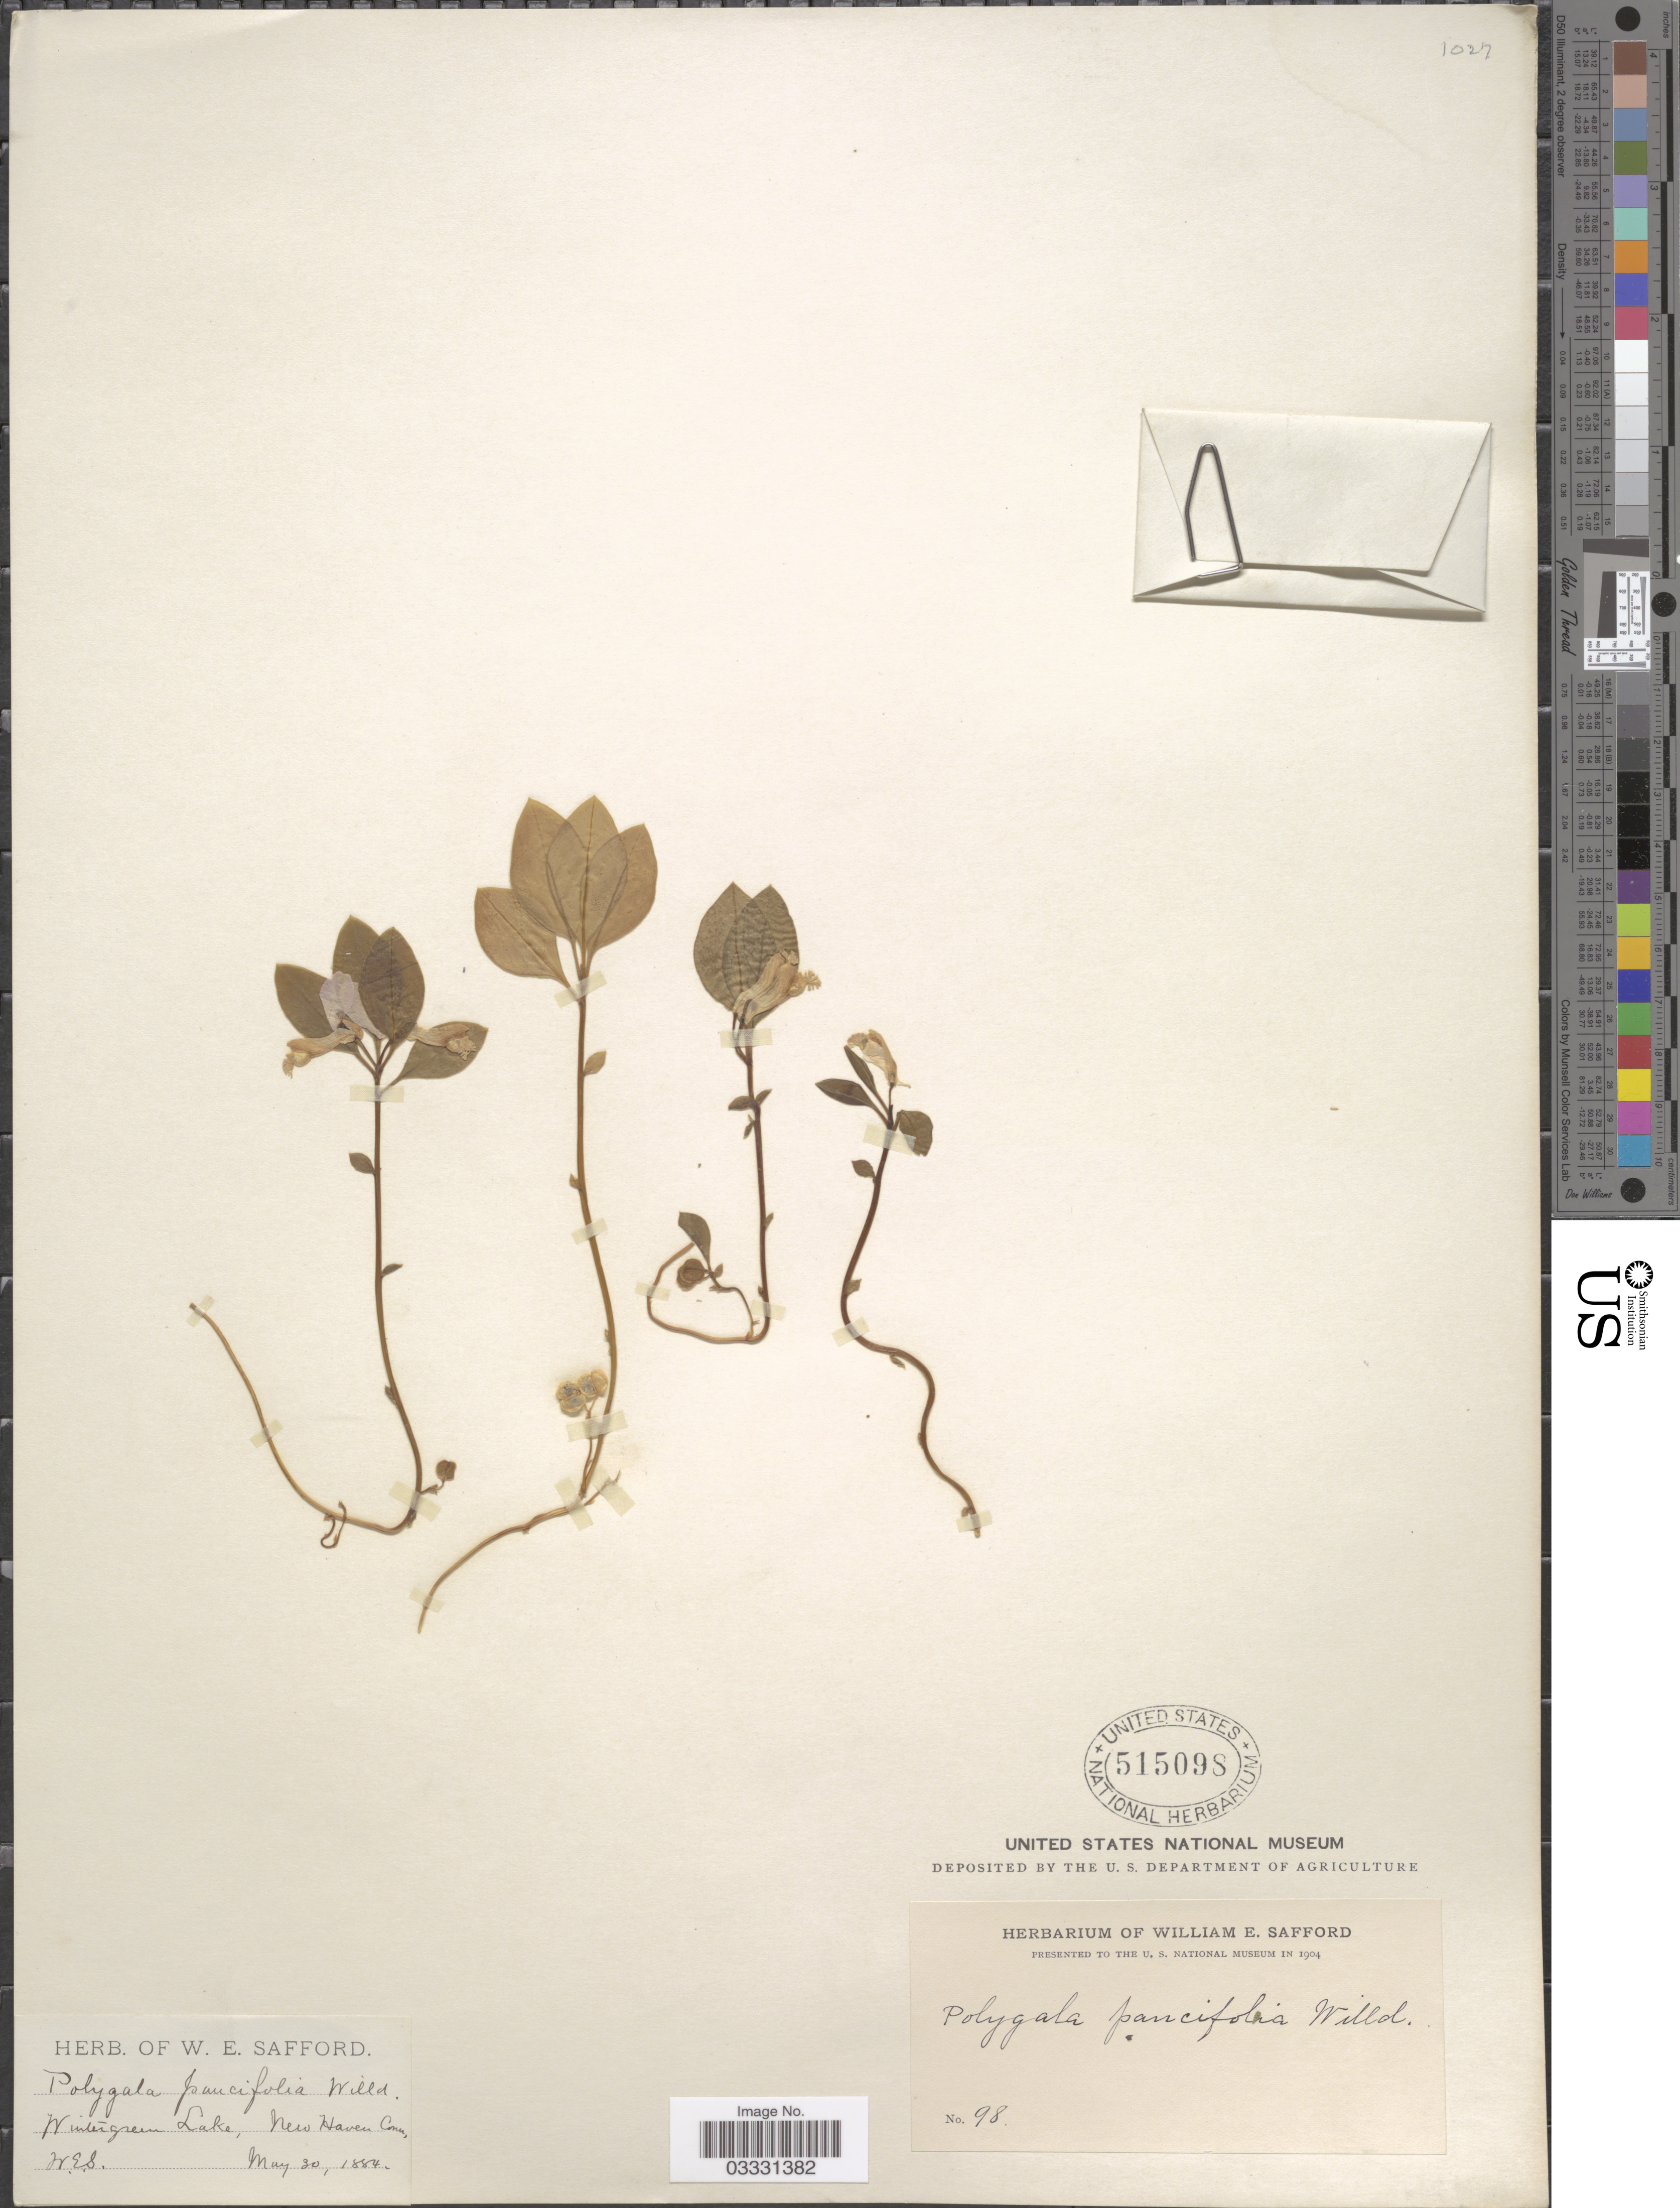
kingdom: Plantae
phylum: Tracheophyta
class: Magnoliopsida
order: Fabales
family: Polygalaceae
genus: Polygaloides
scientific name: Polygaloides paucifolia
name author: (Willd.) J.R. Abbott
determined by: Strong, Mark T., (BOT), Smithsonian Institution - National Museum of Natural History (UNITED STATES)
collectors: W. E. Safford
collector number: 98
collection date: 1884-05-30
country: United States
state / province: Connecticut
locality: Wintergreen Lake, New Haven.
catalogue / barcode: US 515098